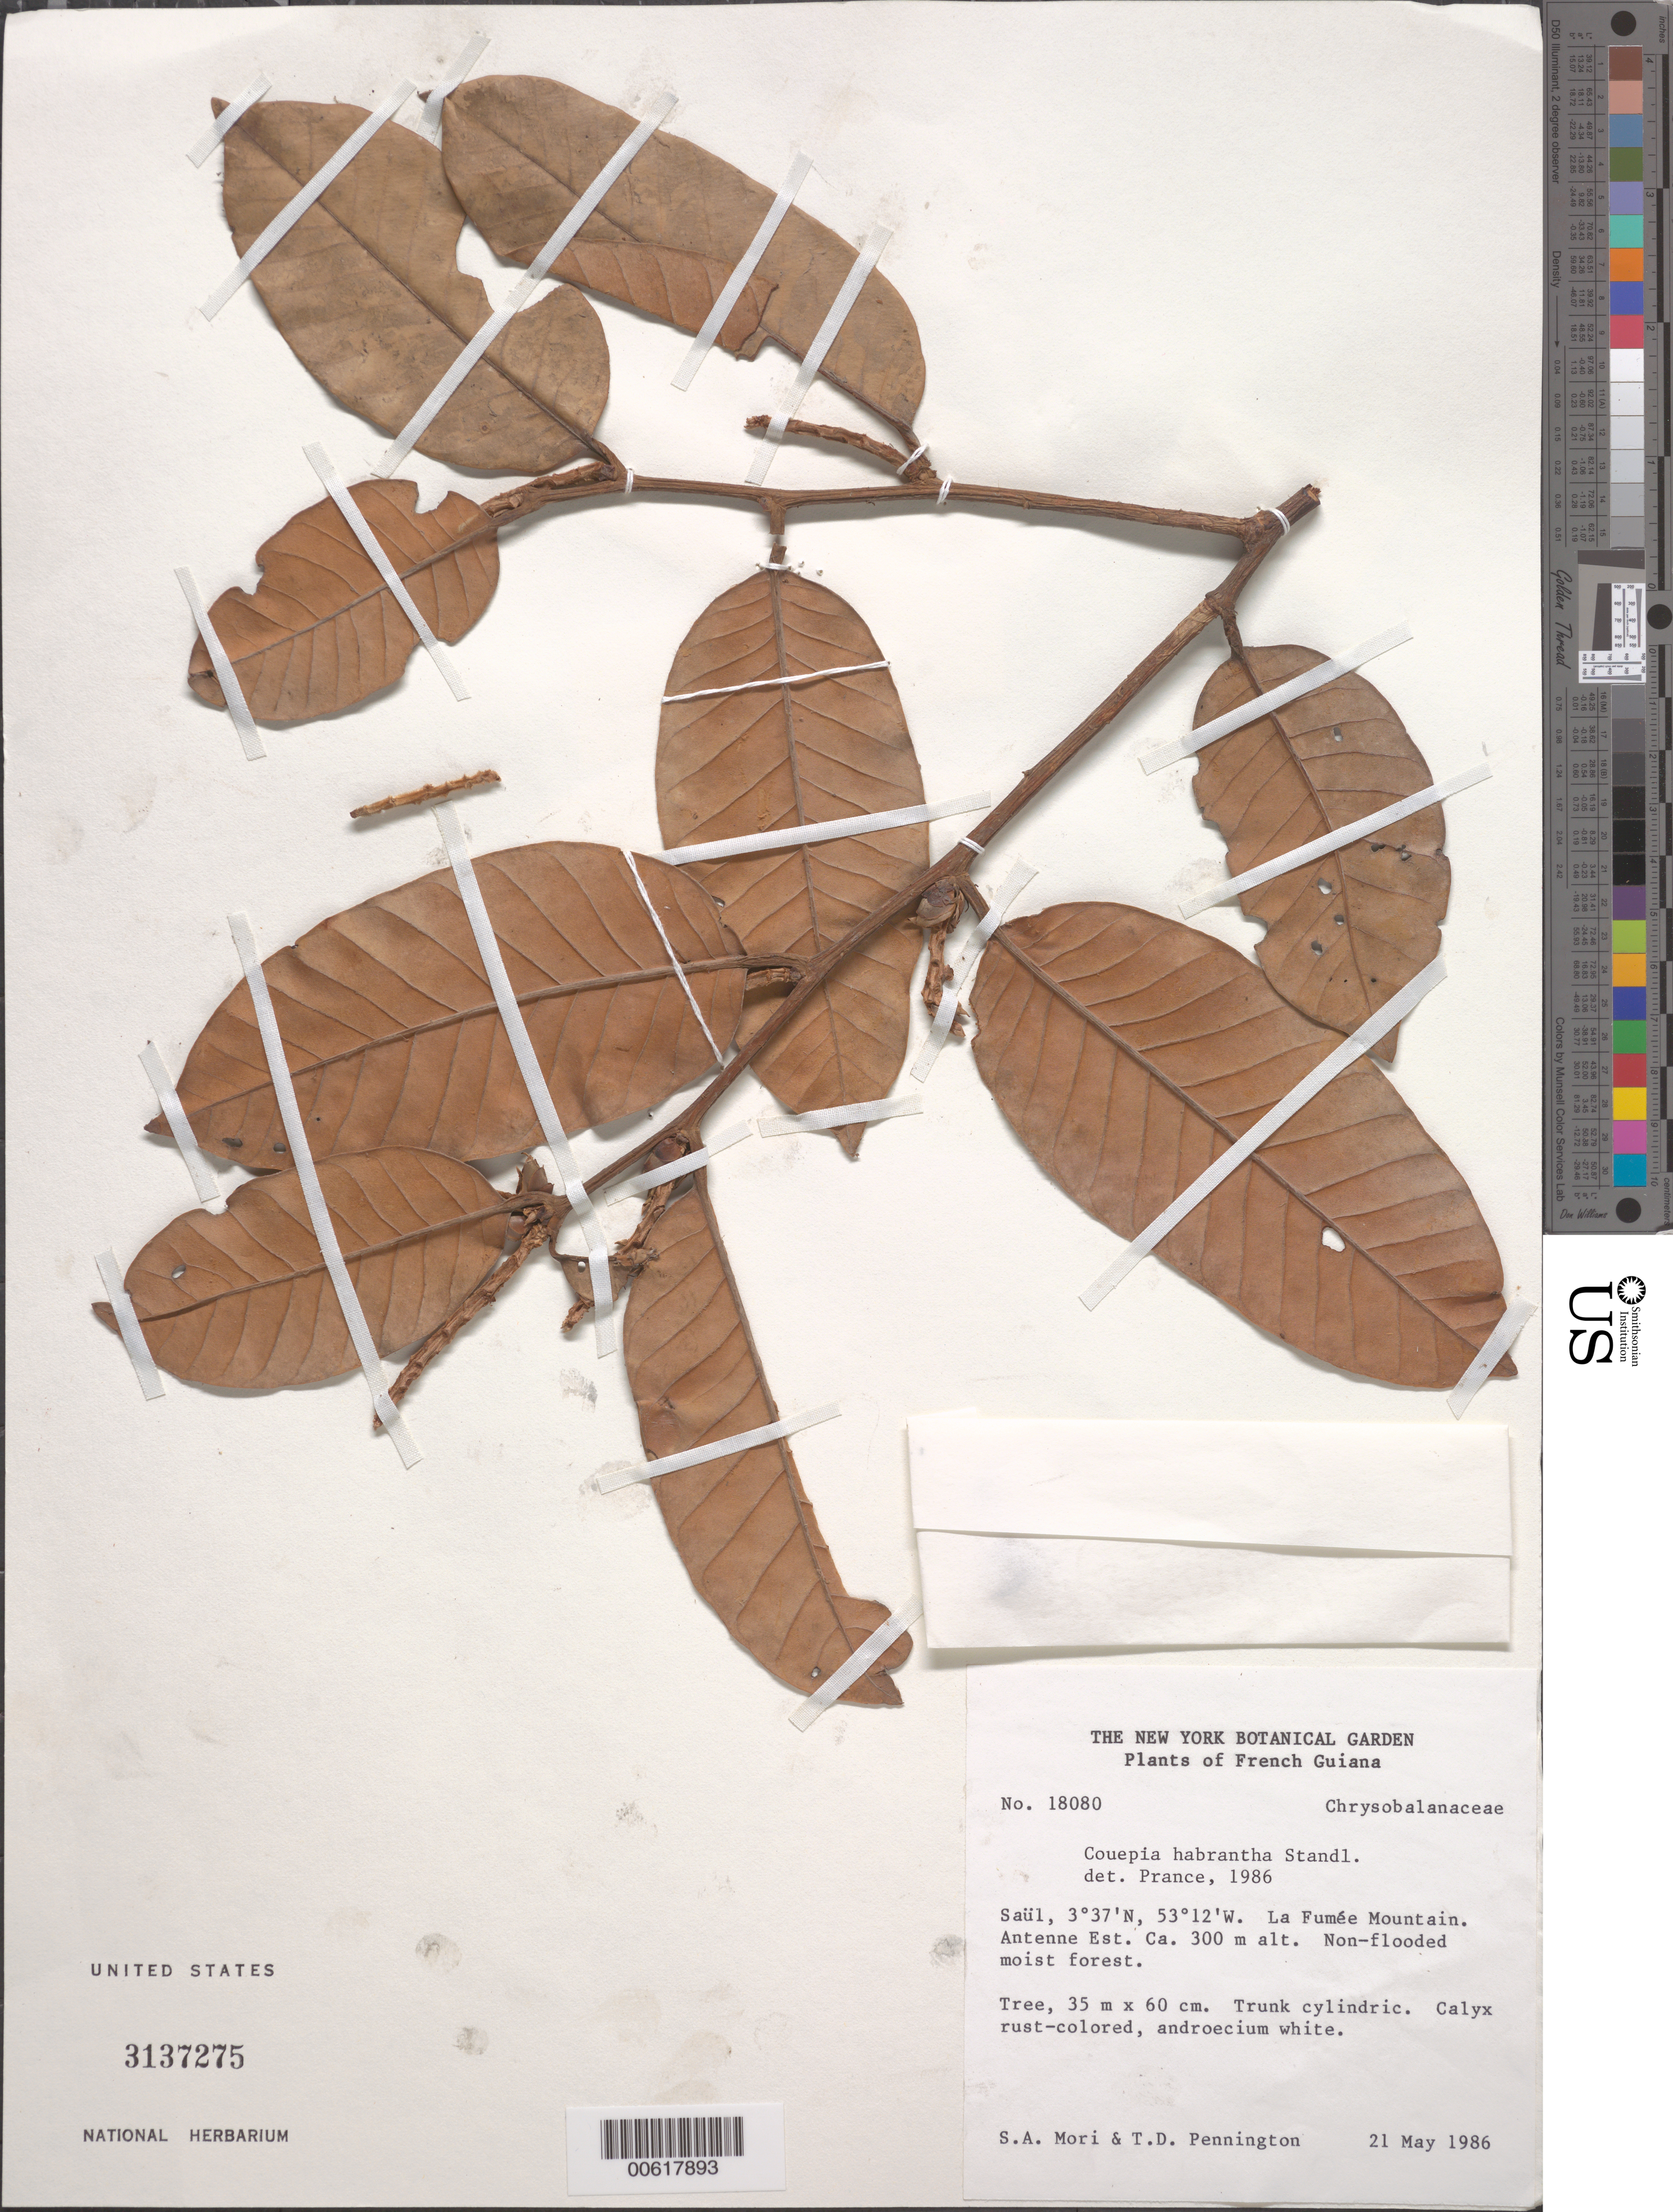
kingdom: Plantae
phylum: Tracheophyta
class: Magnoliopsida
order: Malpighiales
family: Chrysobalanaceae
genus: Couepia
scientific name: Couepia habrantha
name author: Standl.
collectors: S. Mori & T. D. Pennington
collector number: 18080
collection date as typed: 21-May-86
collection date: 1986-05-21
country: French Guiana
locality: Saül, La Fumée Mountain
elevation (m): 300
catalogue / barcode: US 3137275